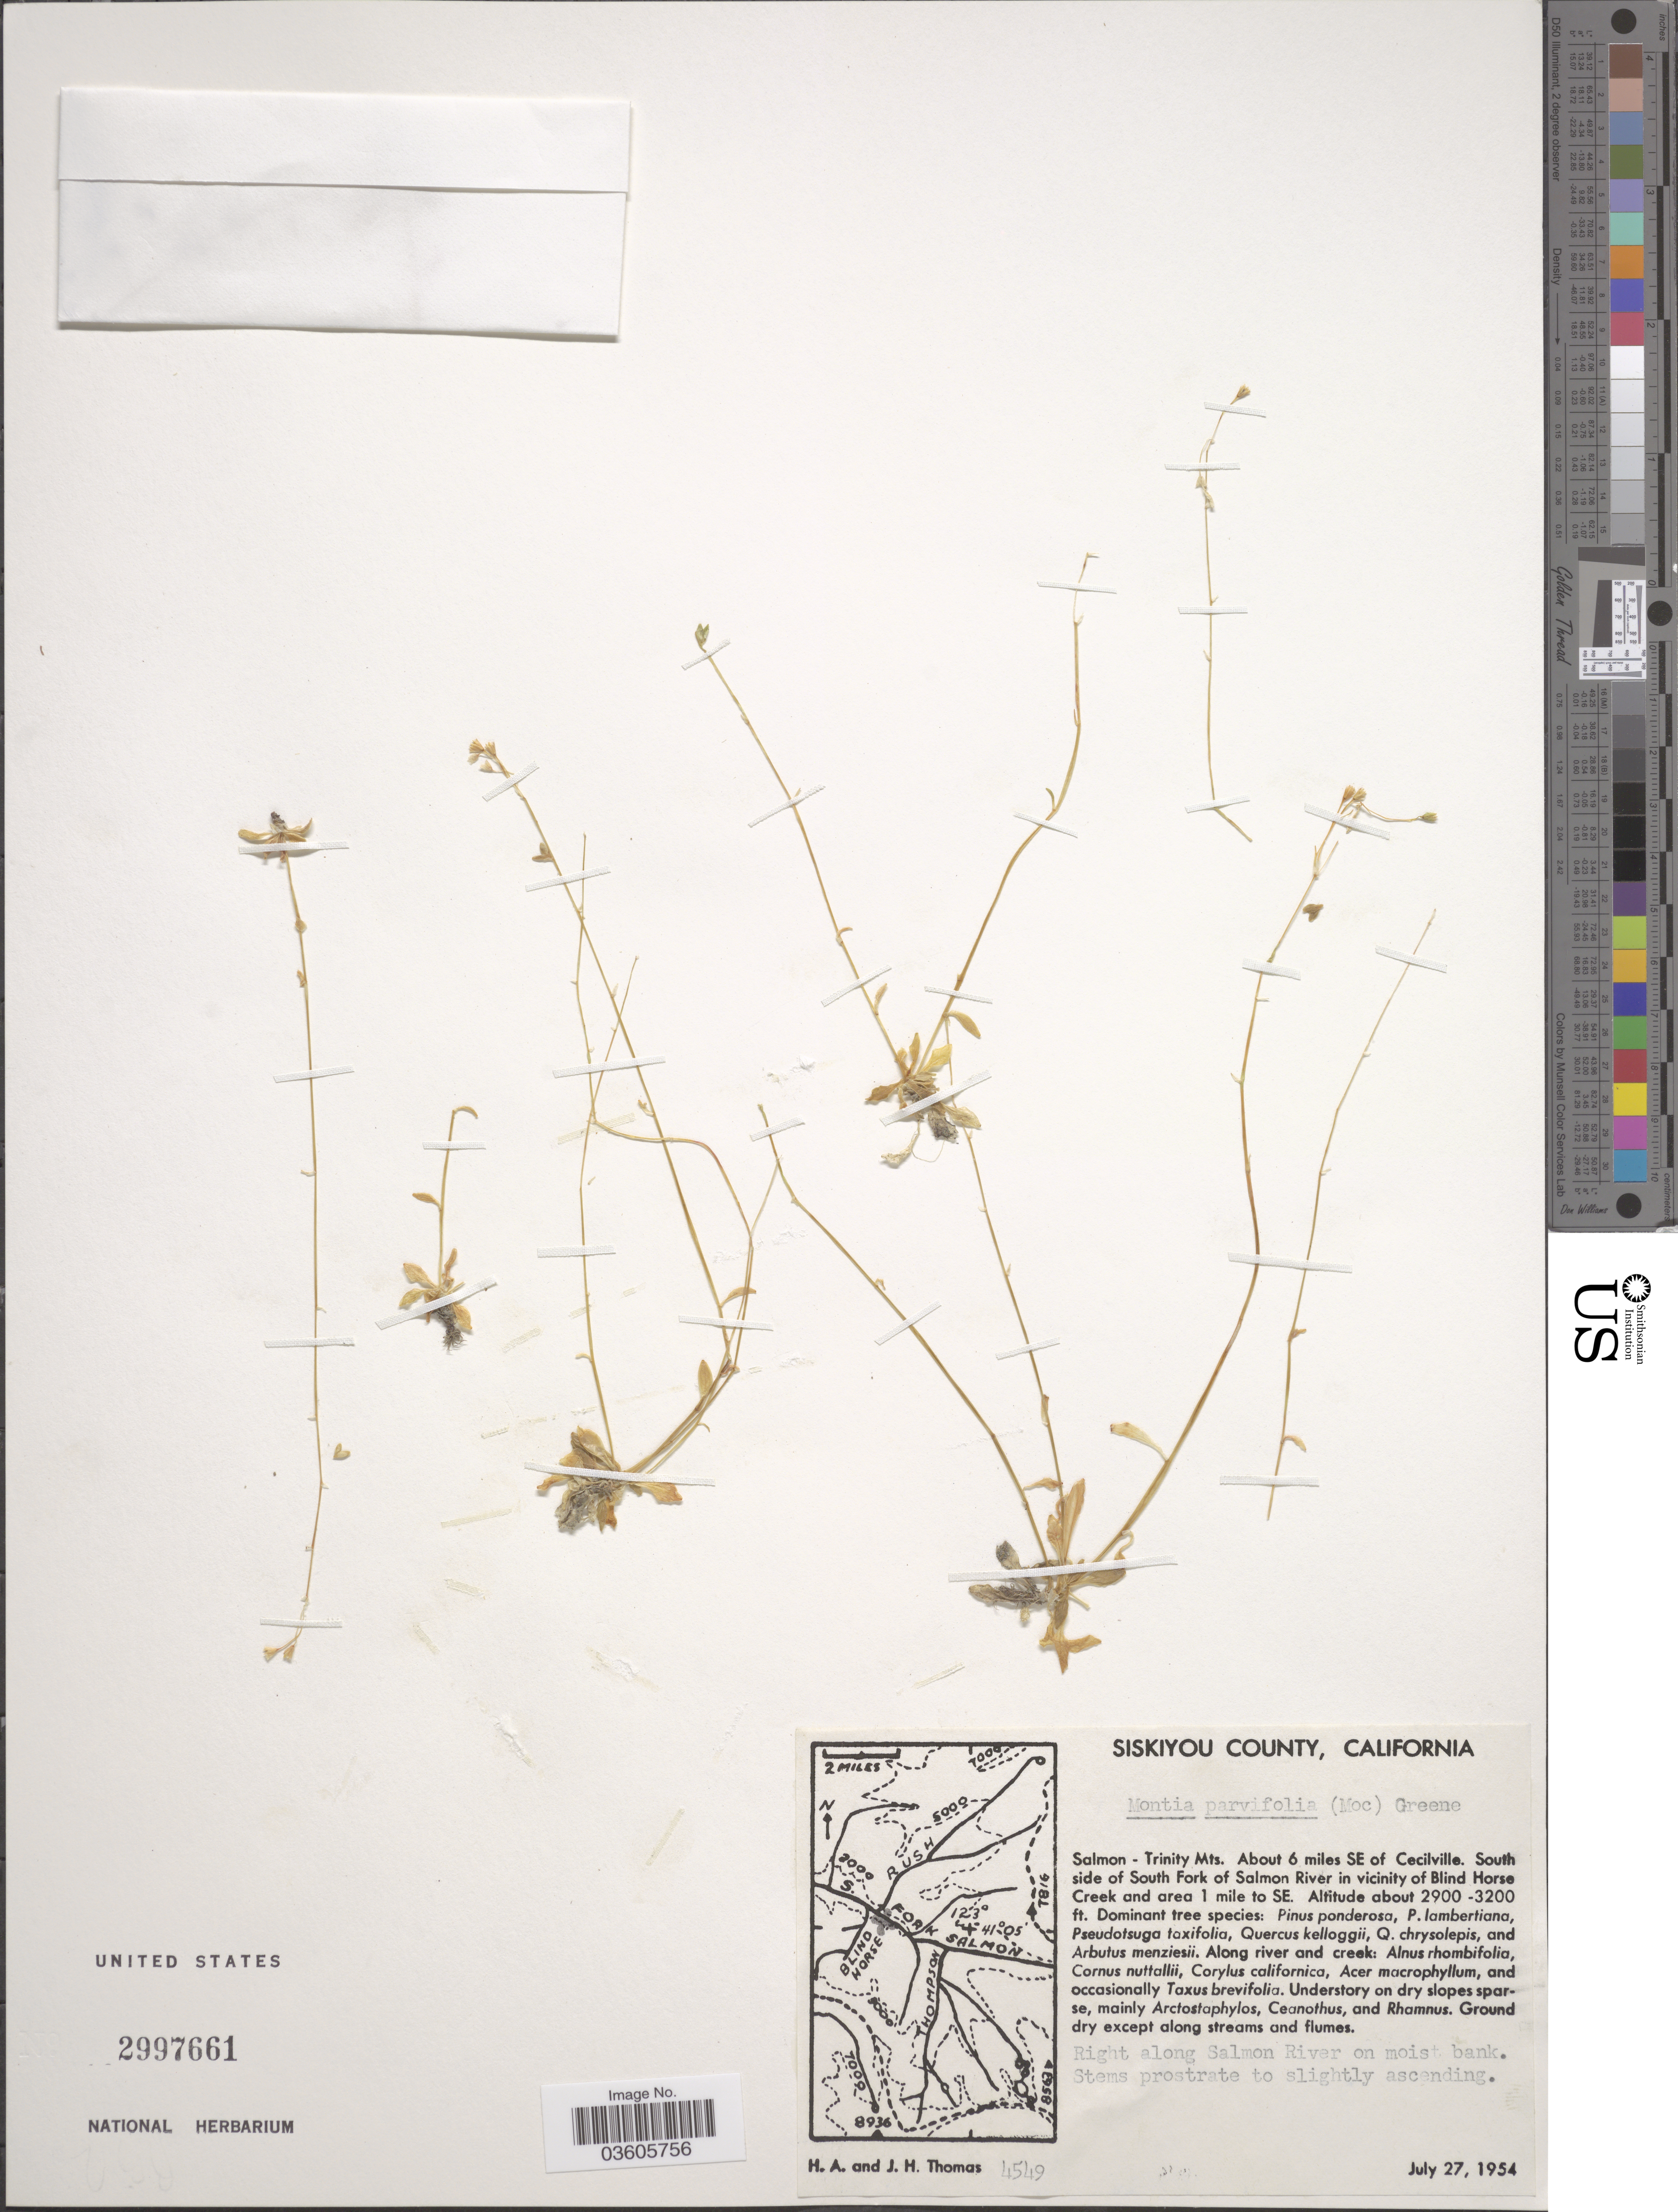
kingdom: Plantae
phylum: Tracheophyta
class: Magnoliopsida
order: Caryophyllales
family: Montiaceae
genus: Montia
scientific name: Montia parvifolia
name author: (Moc. ex DC.) Greene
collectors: H. Thomas & J. H. Thomas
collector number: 4549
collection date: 1954-07-27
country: United States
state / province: California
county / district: Siskiyou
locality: Siskiyou County. Salmon-Trinity Mts. About 6 miles SE of Cecilville. South side of South Fork of Salmon River in vicinity of Blind Horse Creek and area 1 mile to SE. Right along Salmon River on moist bank.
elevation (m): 884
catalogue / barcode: US 2997661